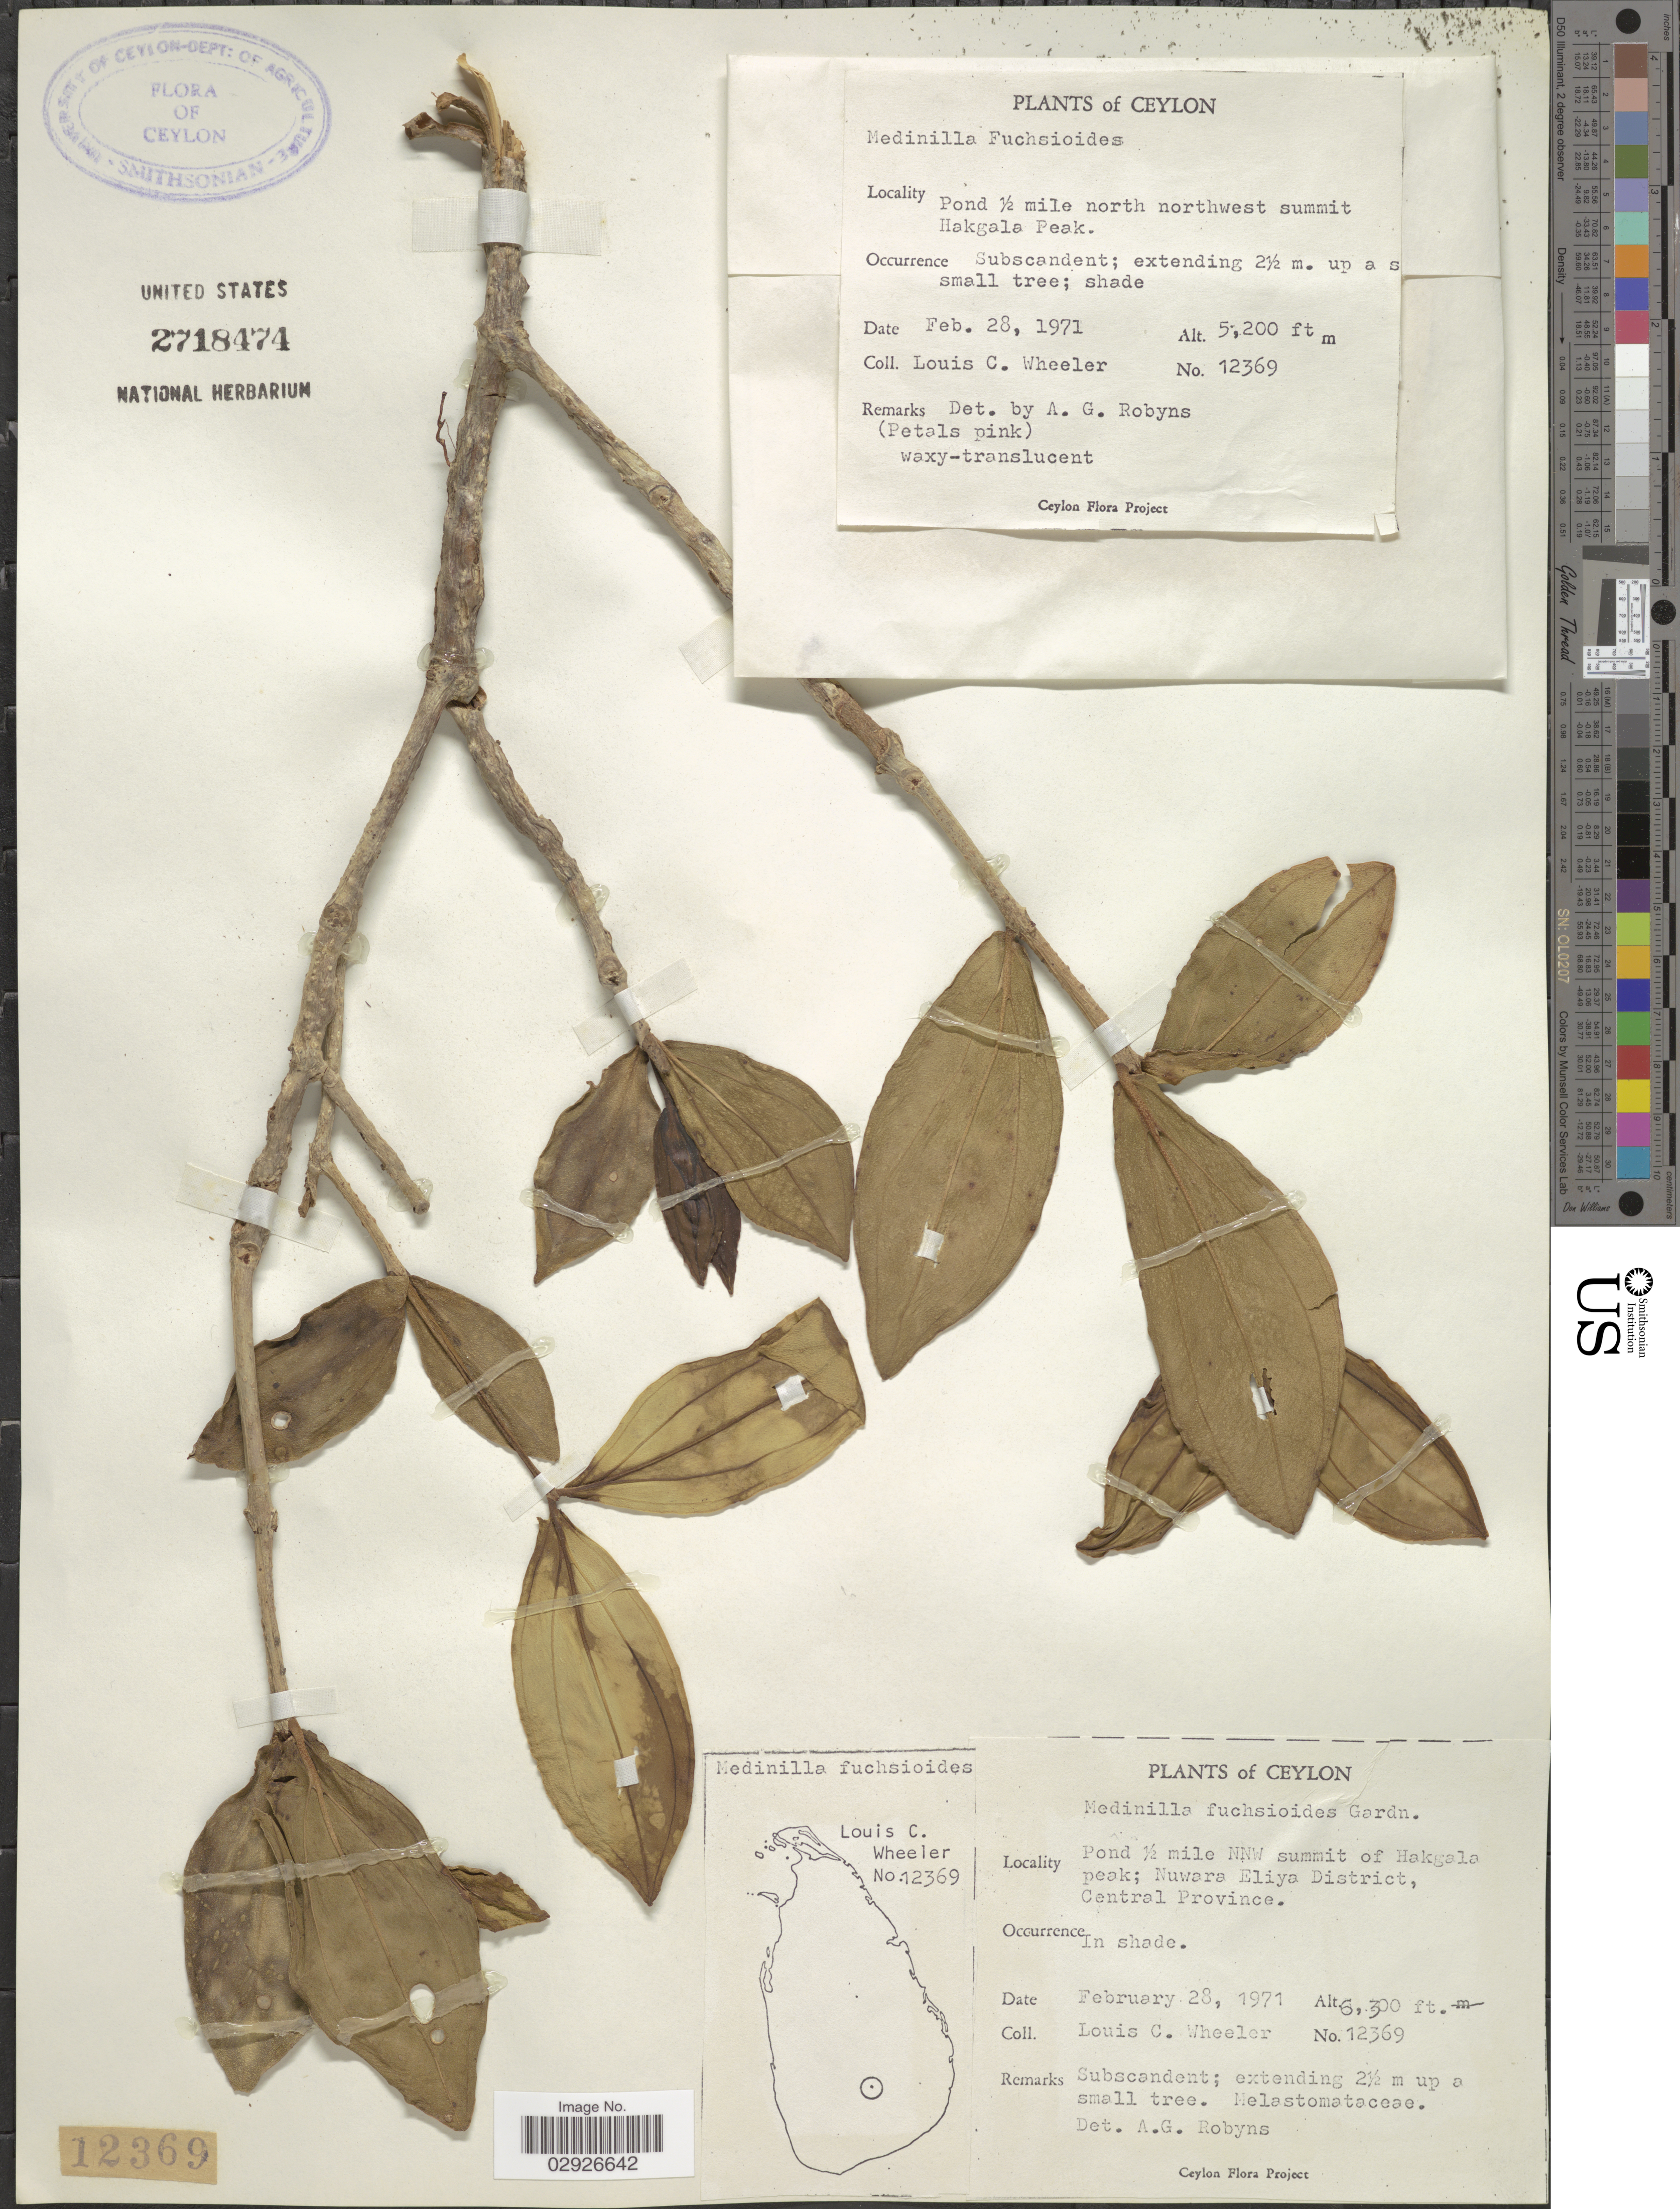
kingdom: Plantae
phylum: Tracheophyta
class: Magnoliopsida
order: Myrtales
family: Melastomataceae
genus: Medinilla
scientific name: Medinilla fuchsioides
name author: Gard.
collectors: L. C. Wheeler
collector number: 12369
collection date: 1971-02-28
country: Sri Lanka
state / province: Central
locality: Ceylon. Pond ½ mile north northwest summit Hakgala Peak.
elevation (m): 1585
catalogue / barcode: US 2718474